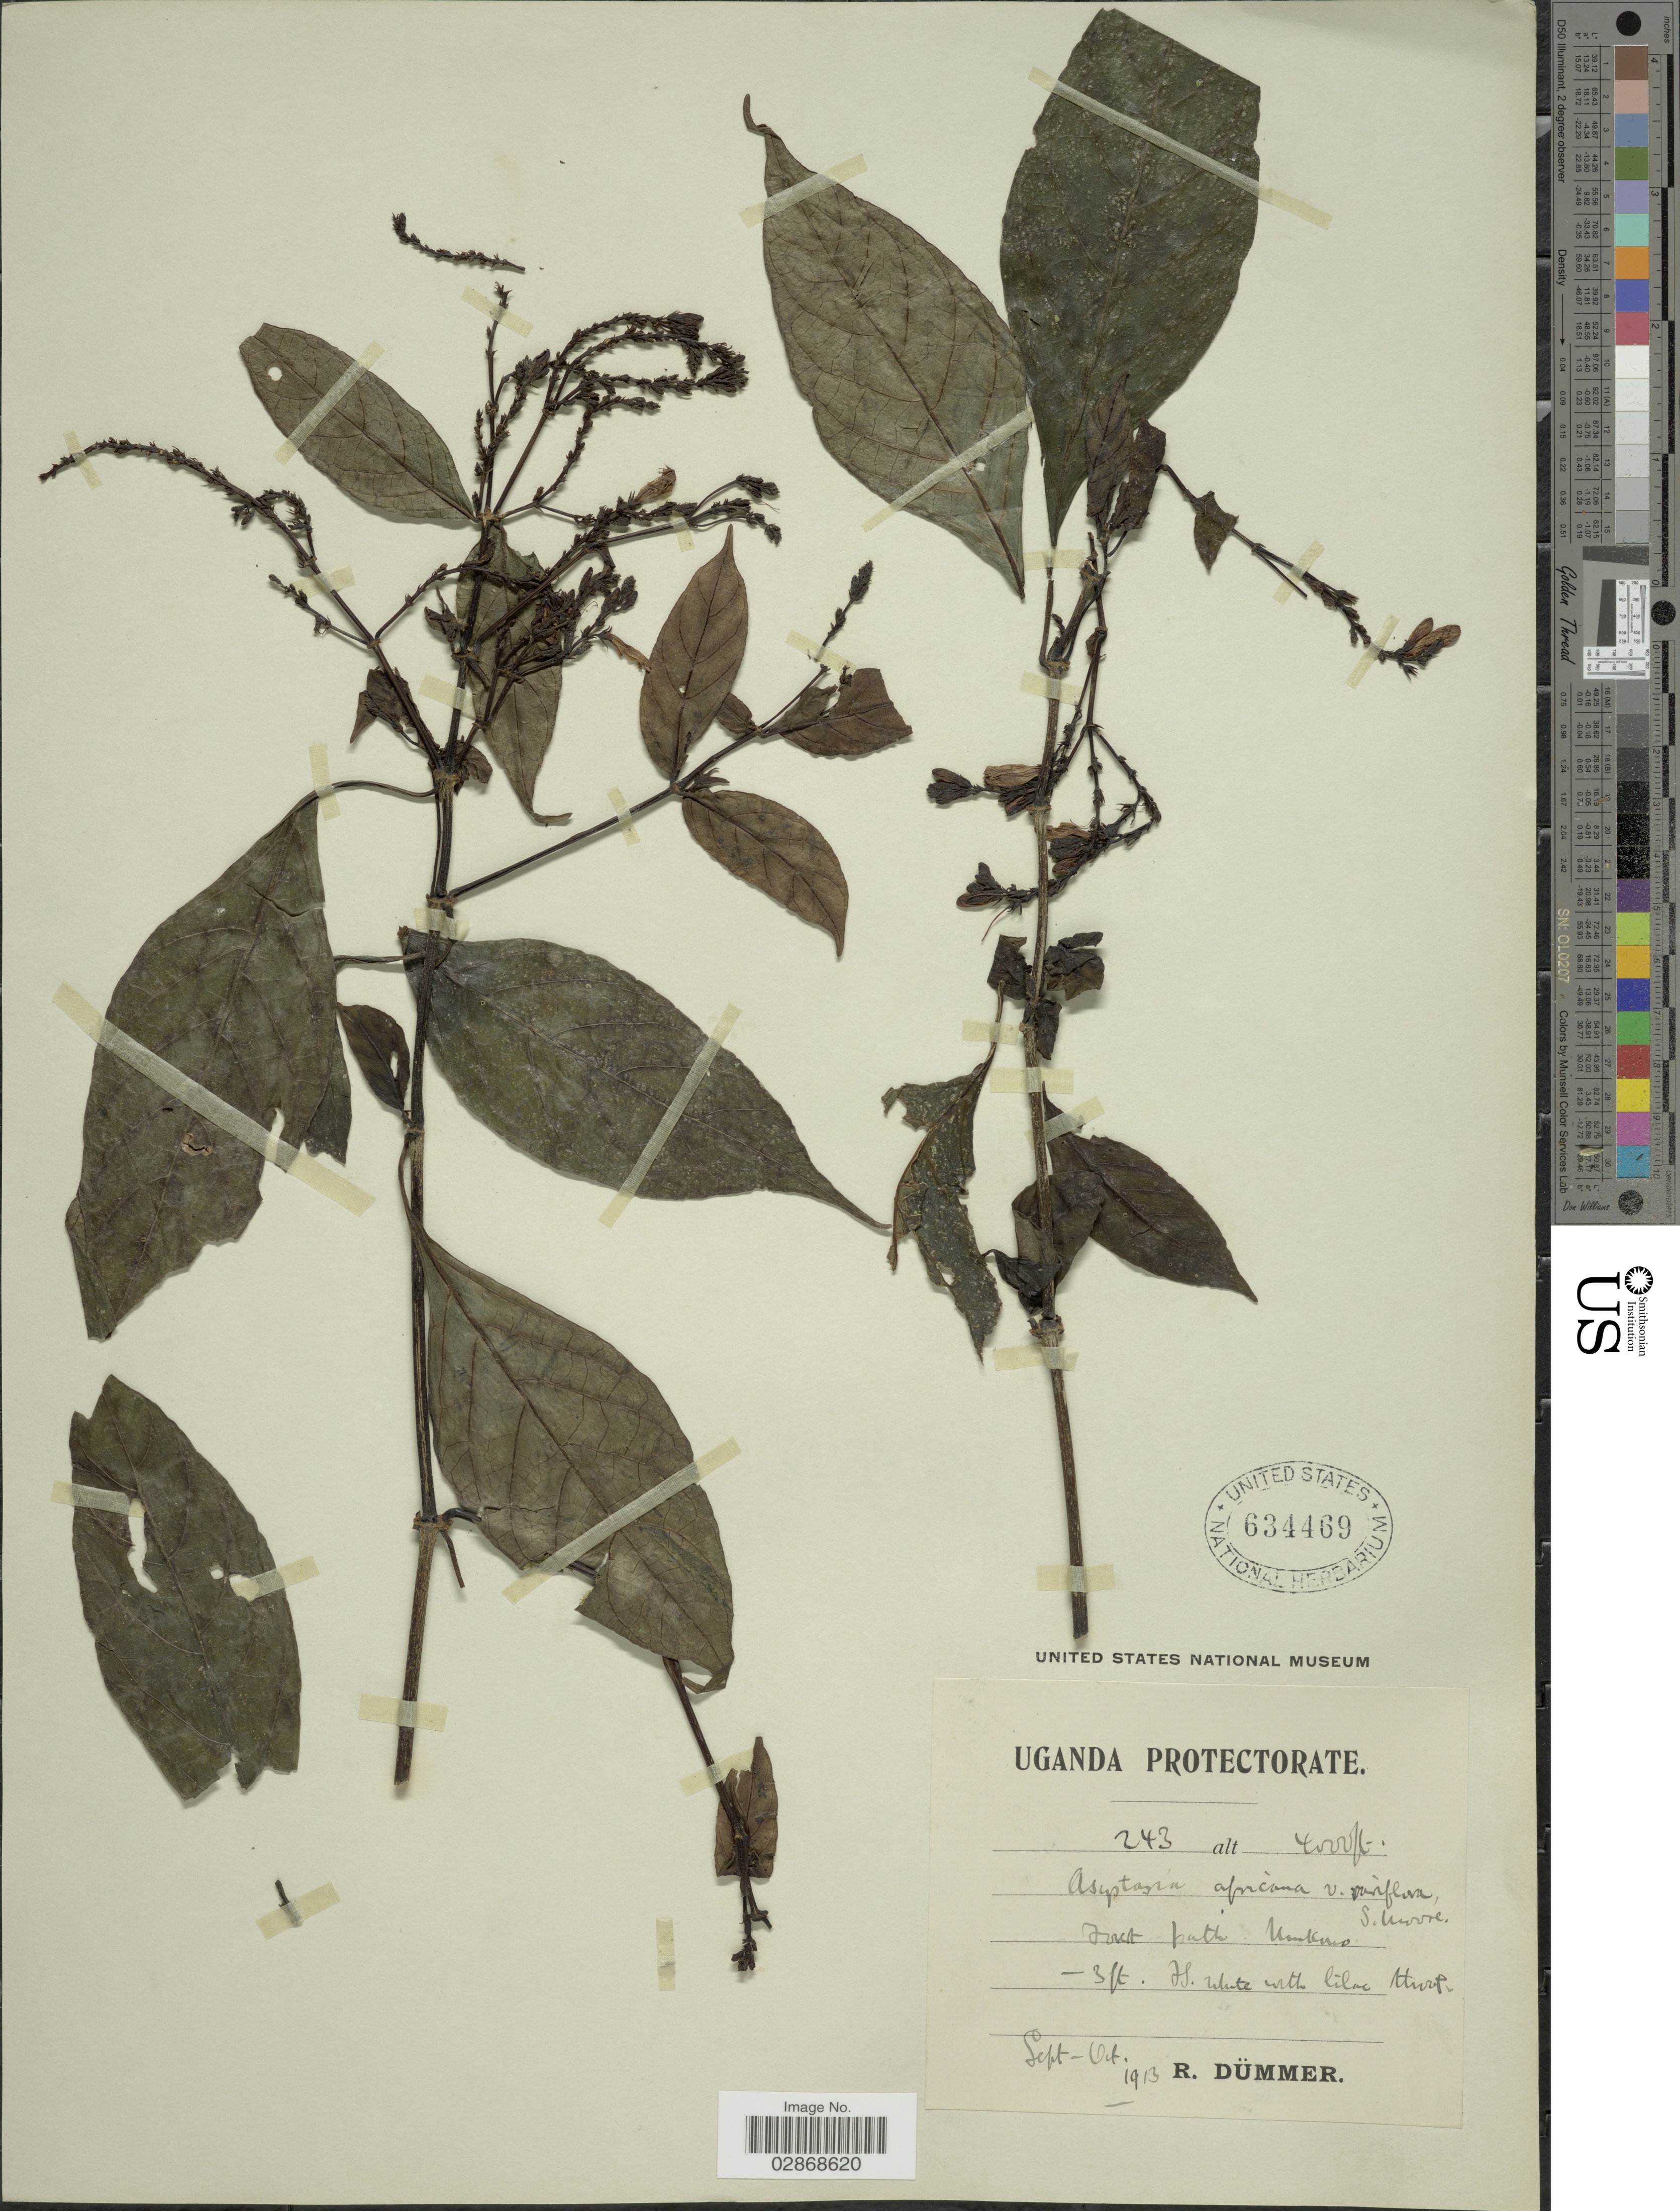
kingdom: Plantae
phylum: Tracheophyta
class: Magnoliopsida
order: Lamiales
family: Acanthaceae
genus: Asystasia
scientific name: Asystasia africana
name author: (S. Moore) C.B. Clarke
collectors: R. A. Dümmer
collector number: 243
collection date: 1913-09/1913-10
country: Uganda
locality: Uganda Protectorate. Forest path Mukono.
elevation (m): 1219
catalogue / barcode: US 634469